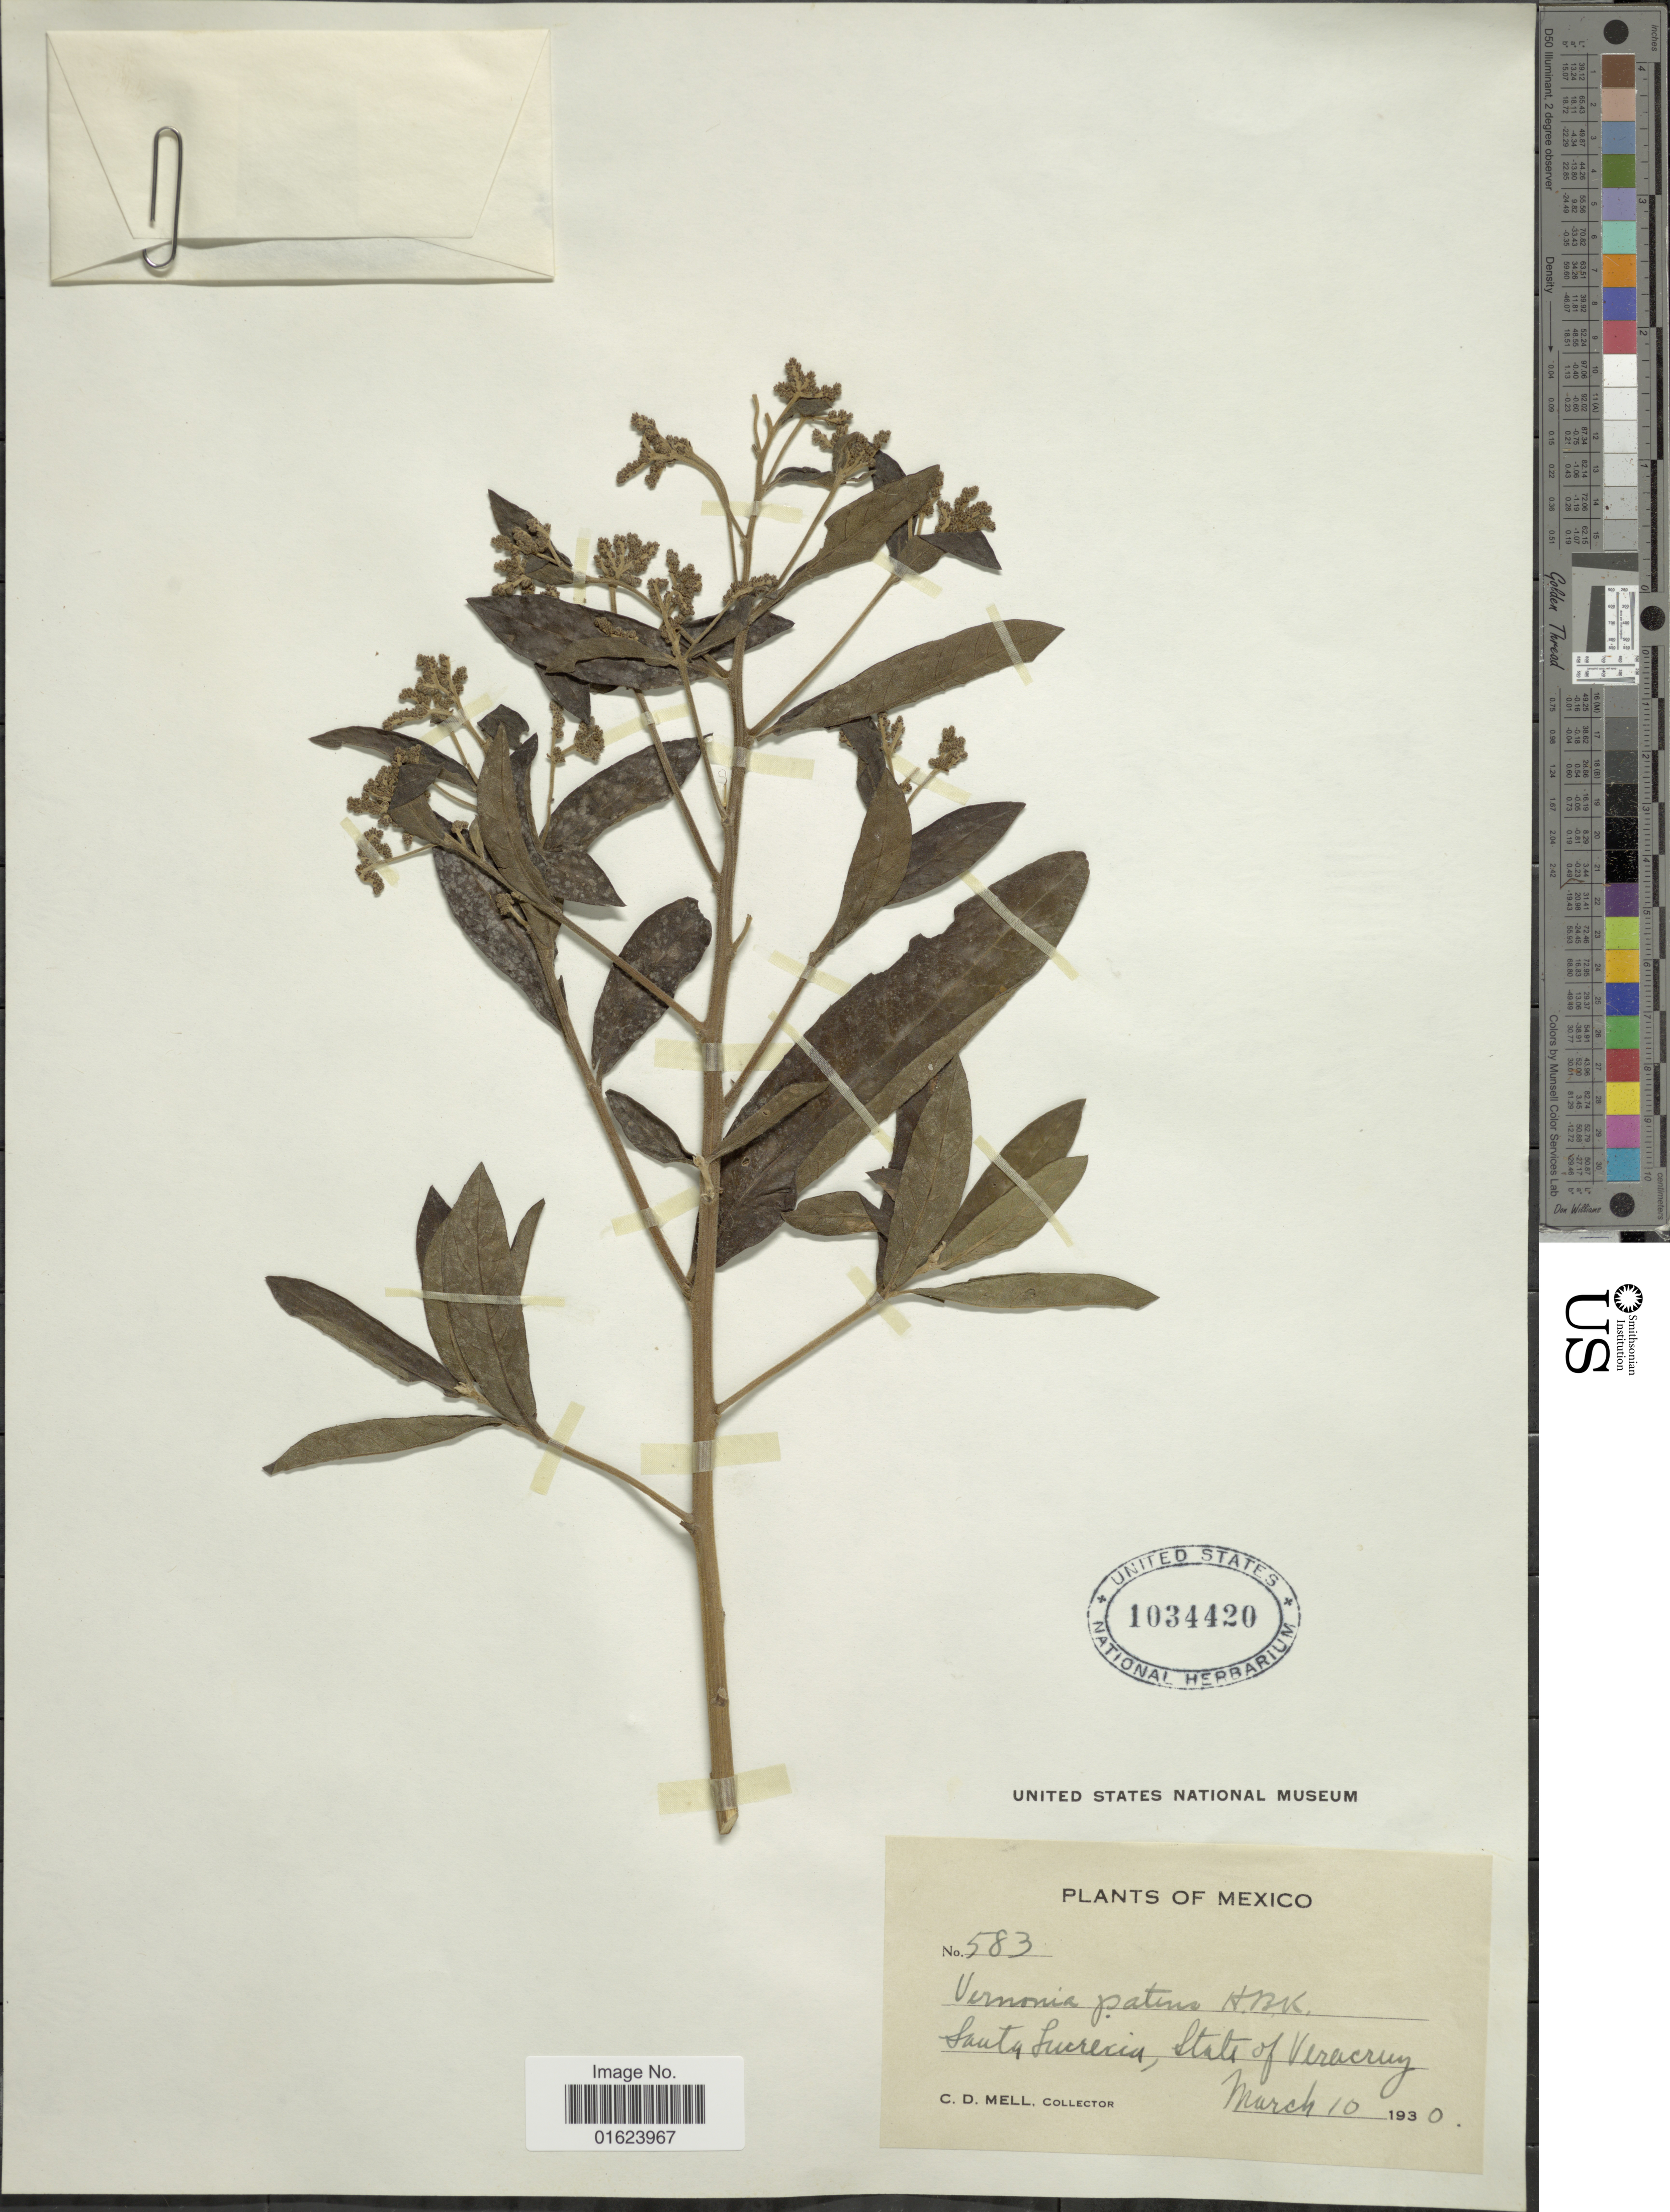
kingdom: Plantae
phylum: Tracheophyta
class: Magnoliopsida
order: Asterales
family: Asteraceae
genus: Vernonanthura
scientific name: Vernonanthura patens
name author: (Kunth) H. Rob.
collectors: C. D. Mell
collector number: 583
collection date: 1930-03-10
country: Mexico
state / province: Veracruz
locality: Santa Screcia, State of Veracruz,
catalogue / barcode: US 1034420